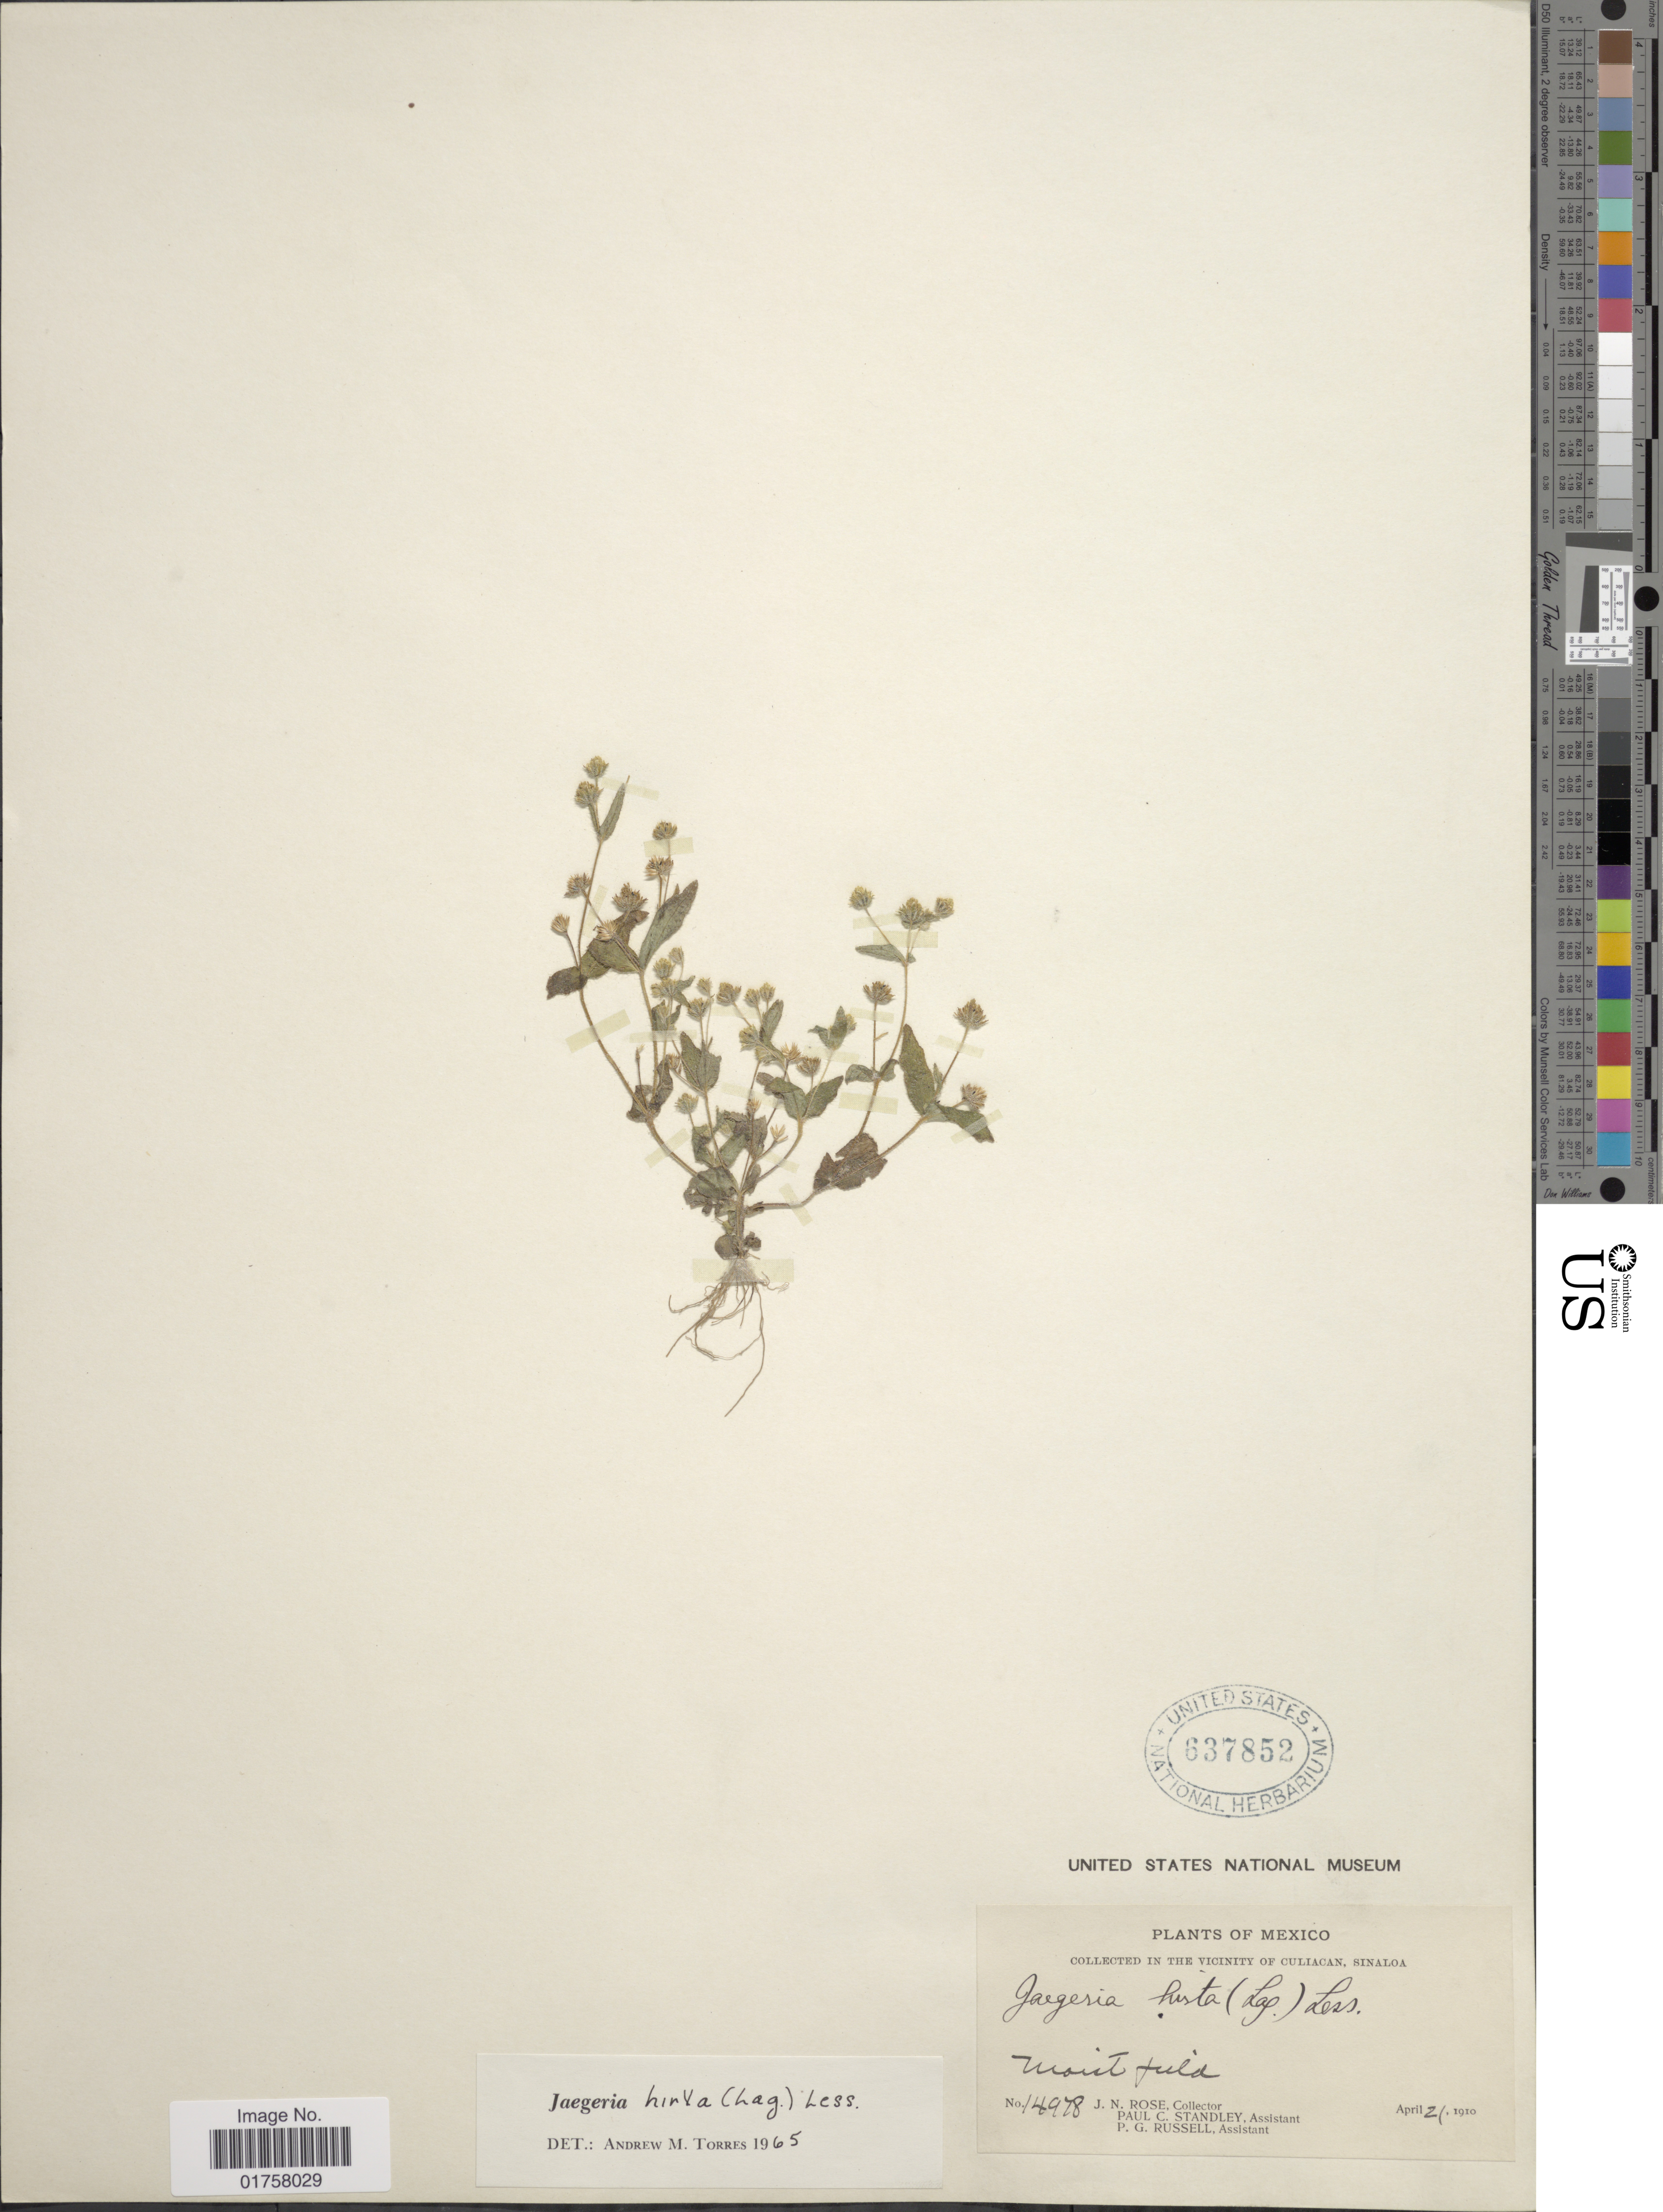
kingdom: Plantae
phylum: Tracheophyta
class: Magnoliopsida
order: Asterales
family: Asteraceae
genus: Jaegeria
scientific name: Jaegeria hirta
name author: (Lag.) Less.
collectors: J. N. Rose, P. C. Standley & P. G. Russell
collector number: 14978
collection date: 1910-04-21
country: Mexico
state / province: Sinaloa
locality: In the Vicinity of Culiacan, Mont field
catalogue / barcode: US 637852